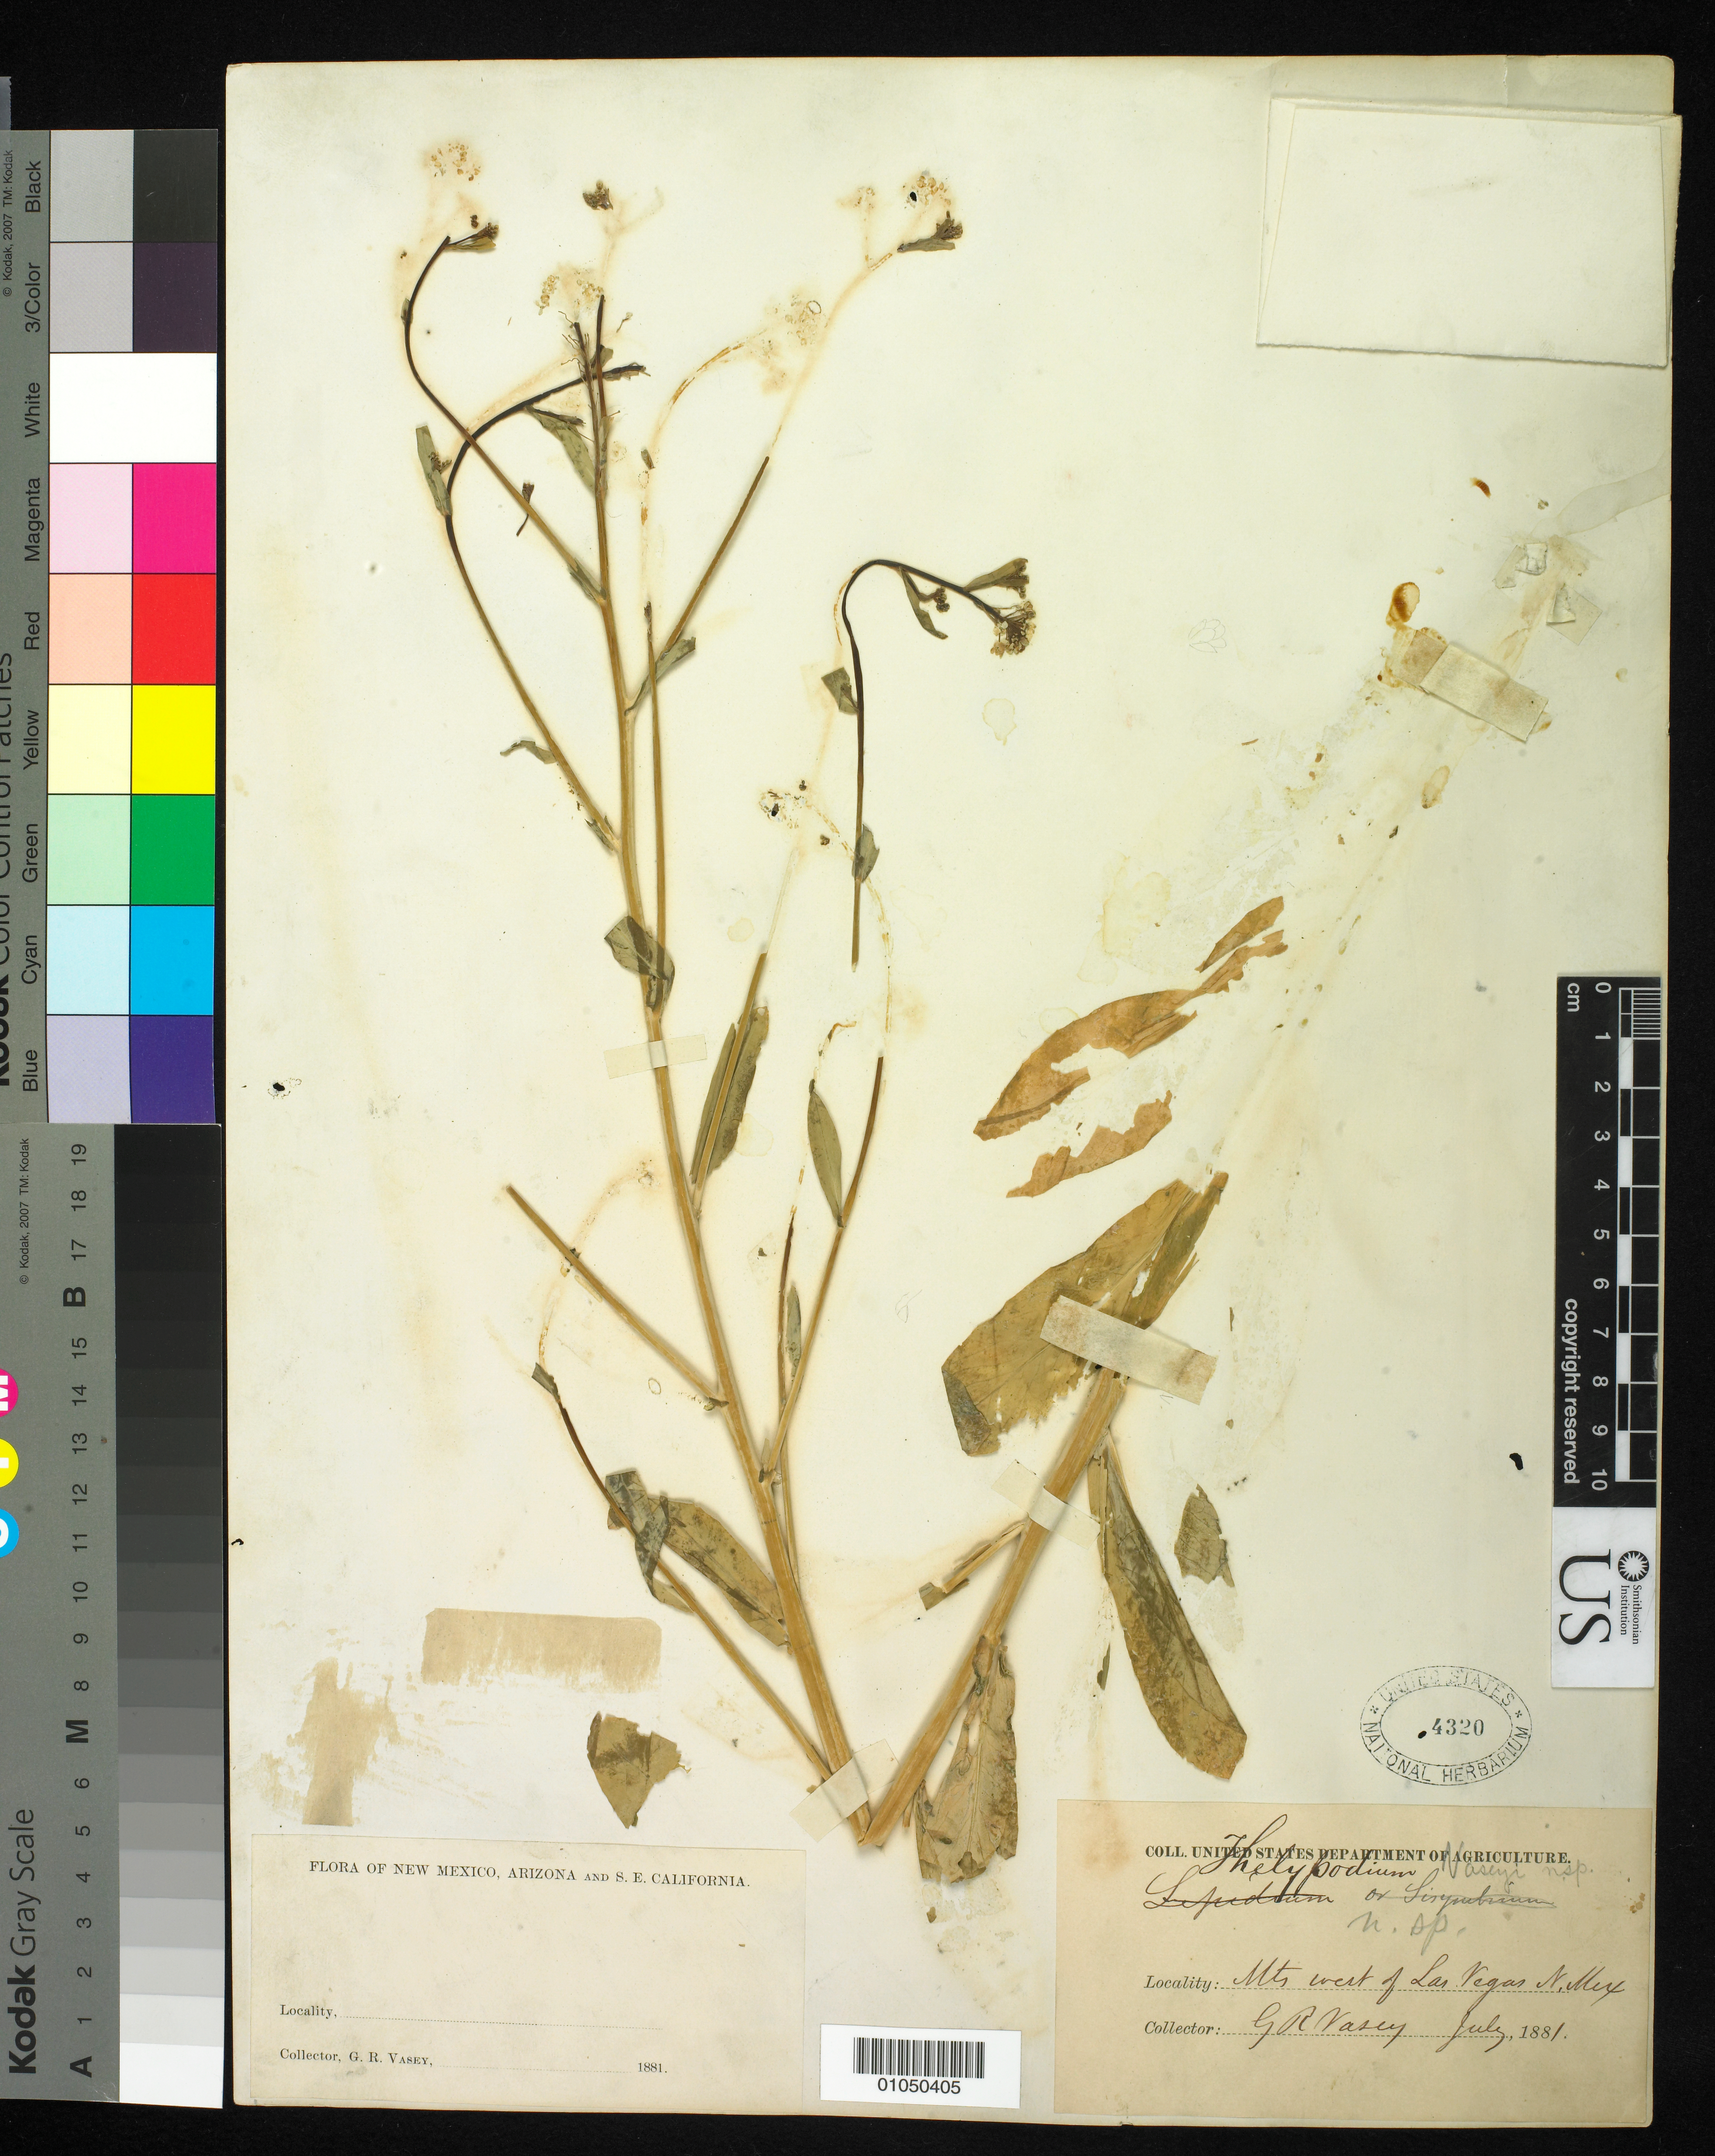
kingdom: Plantae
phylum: Tracheophyta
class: Magnoliopsida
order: Brassicales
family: Brassicaceae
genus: Sisymbrium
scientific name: Sisymbrium vaseyi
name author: S. Watson ex B.L. Rob.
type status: Isotype; Syntype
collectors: G. R. Vasey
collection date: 1881-07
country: United States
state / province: New Mexico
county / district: San Miguel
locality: Mts. west of Las Vegas, N. Mexico.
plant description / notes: Specimen badly damaged and missing many parts, noted Dec. 2011.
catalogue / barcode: US 4320